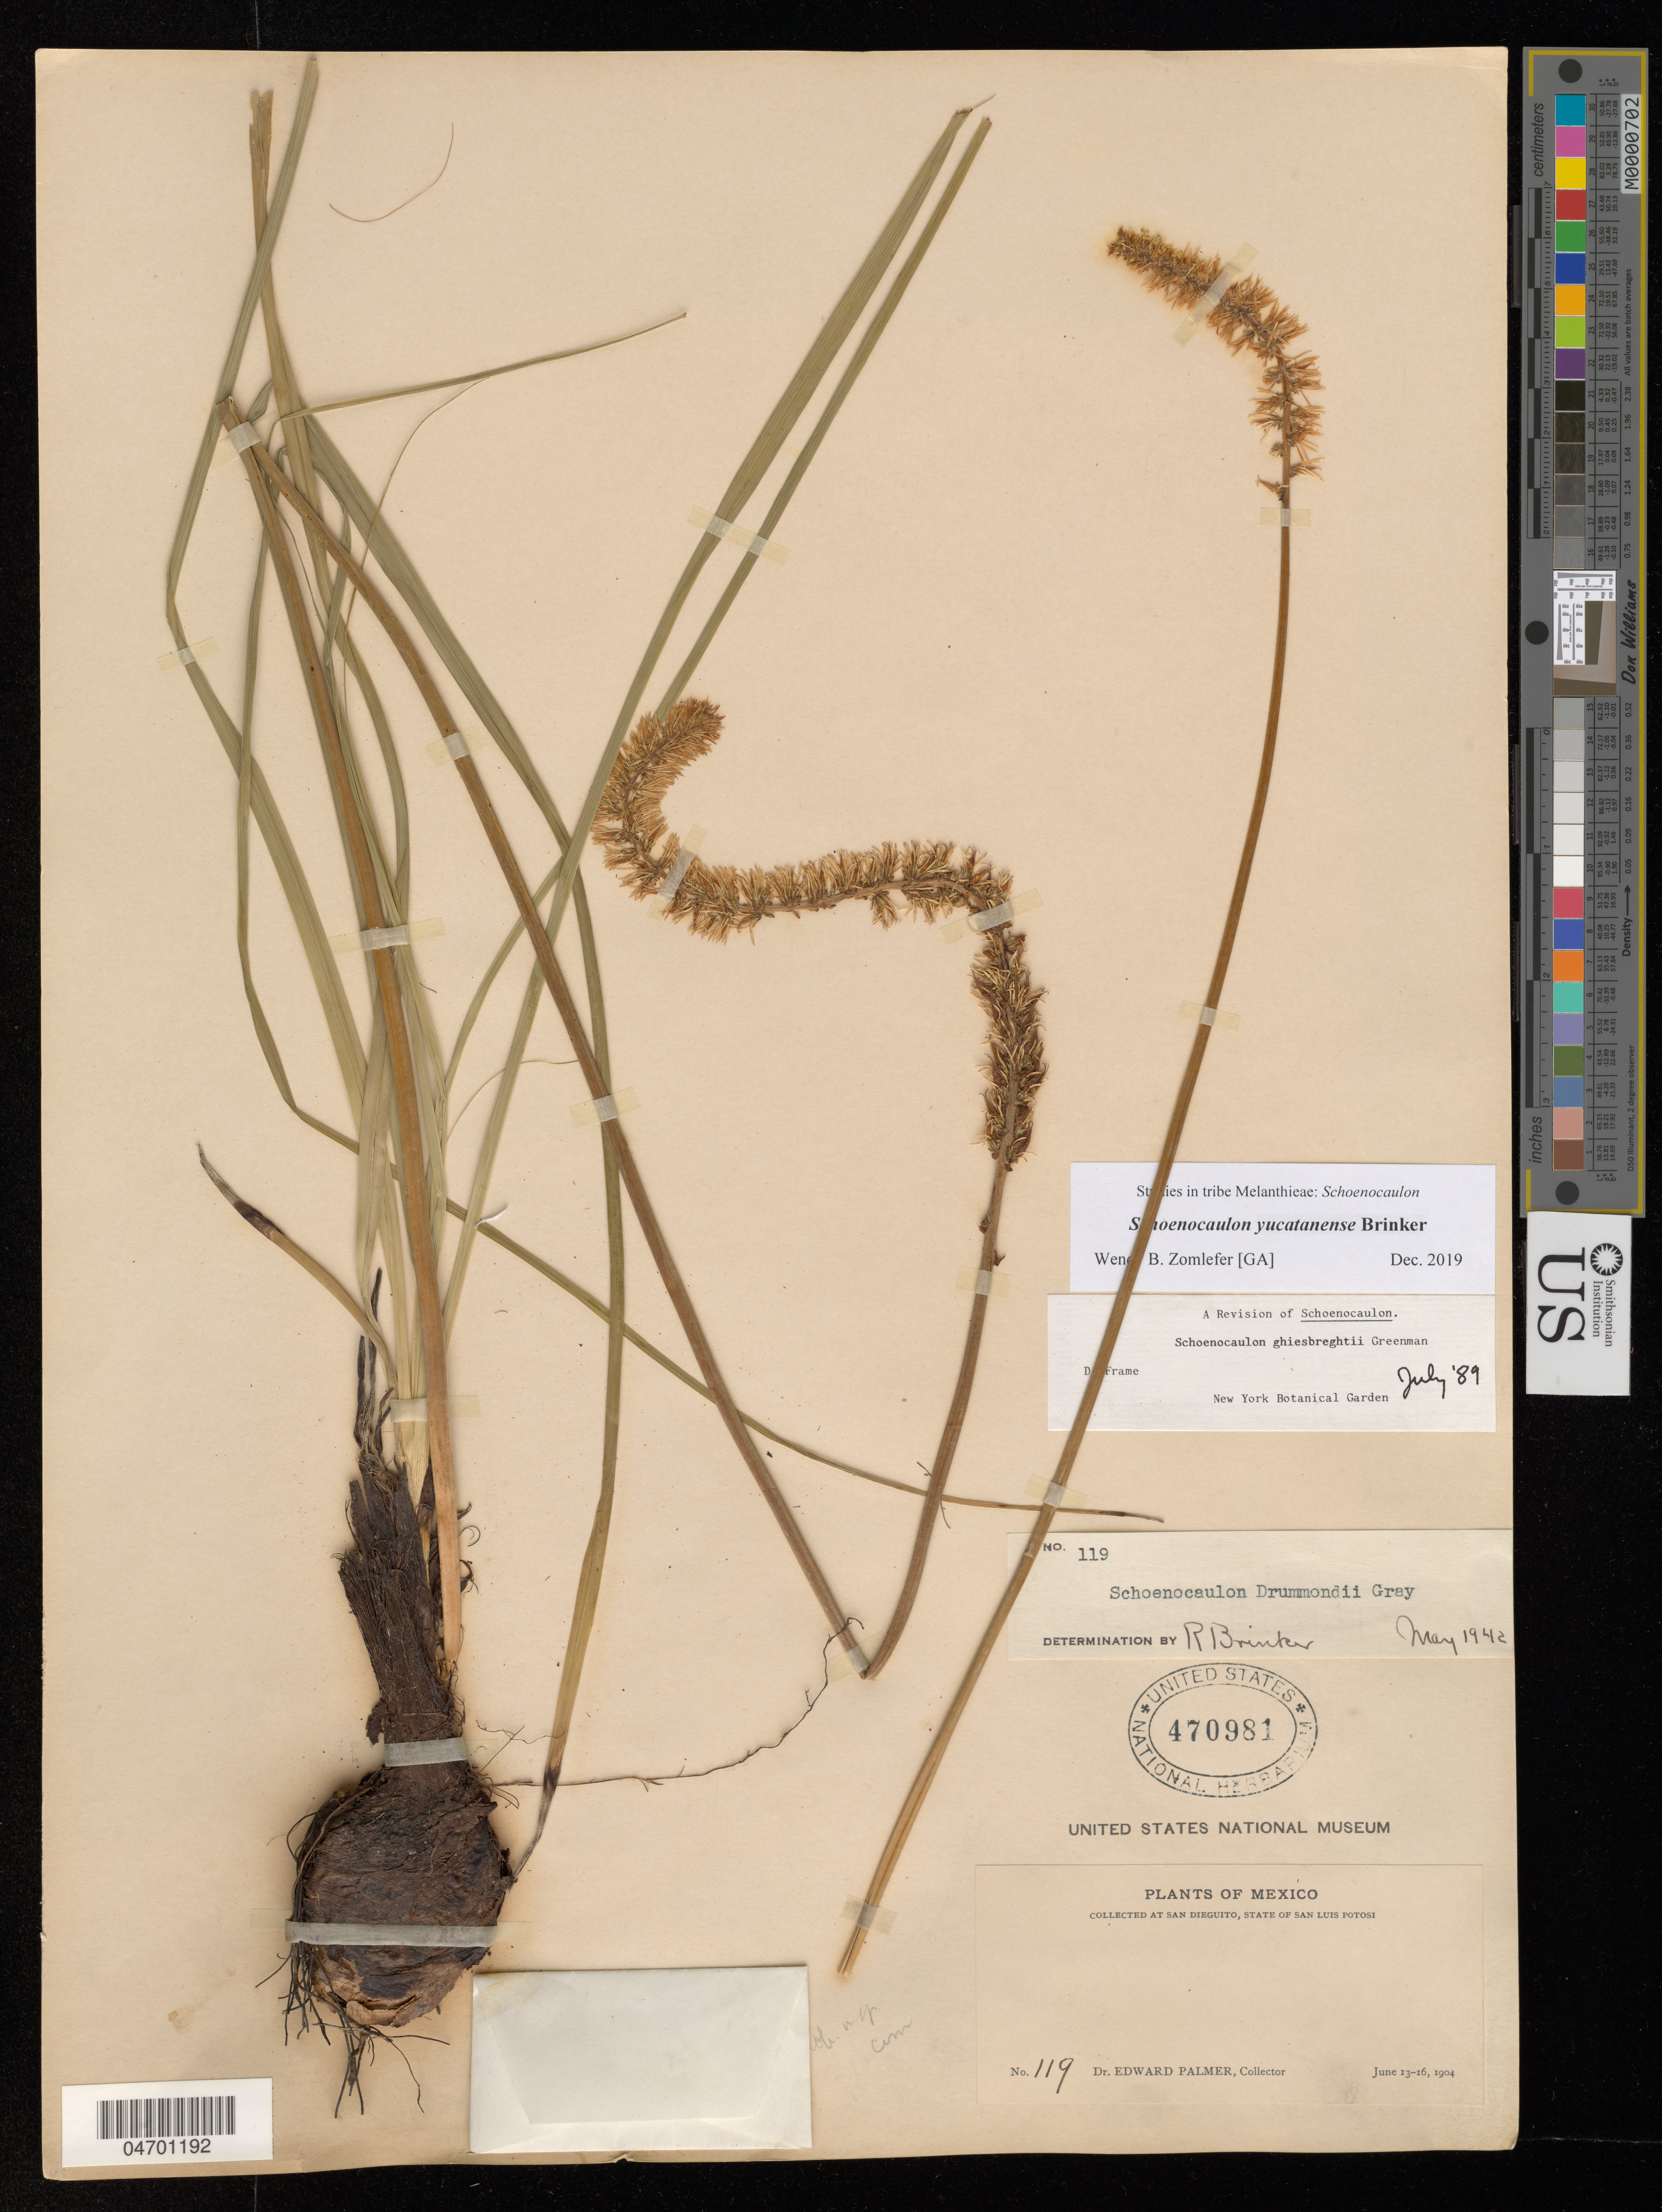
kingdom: Plantae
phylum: Tracheophyta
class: Liliopsida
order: Liliales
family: Melanthiaceae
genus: Schoenocaulon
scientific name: Schoenocaulon sp.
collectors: E. Palmer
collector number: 119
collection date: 1904-06-13/1904-06-16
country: Mexico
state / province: San Luis Potosí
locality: San Dieguito.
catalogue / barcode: US 470981